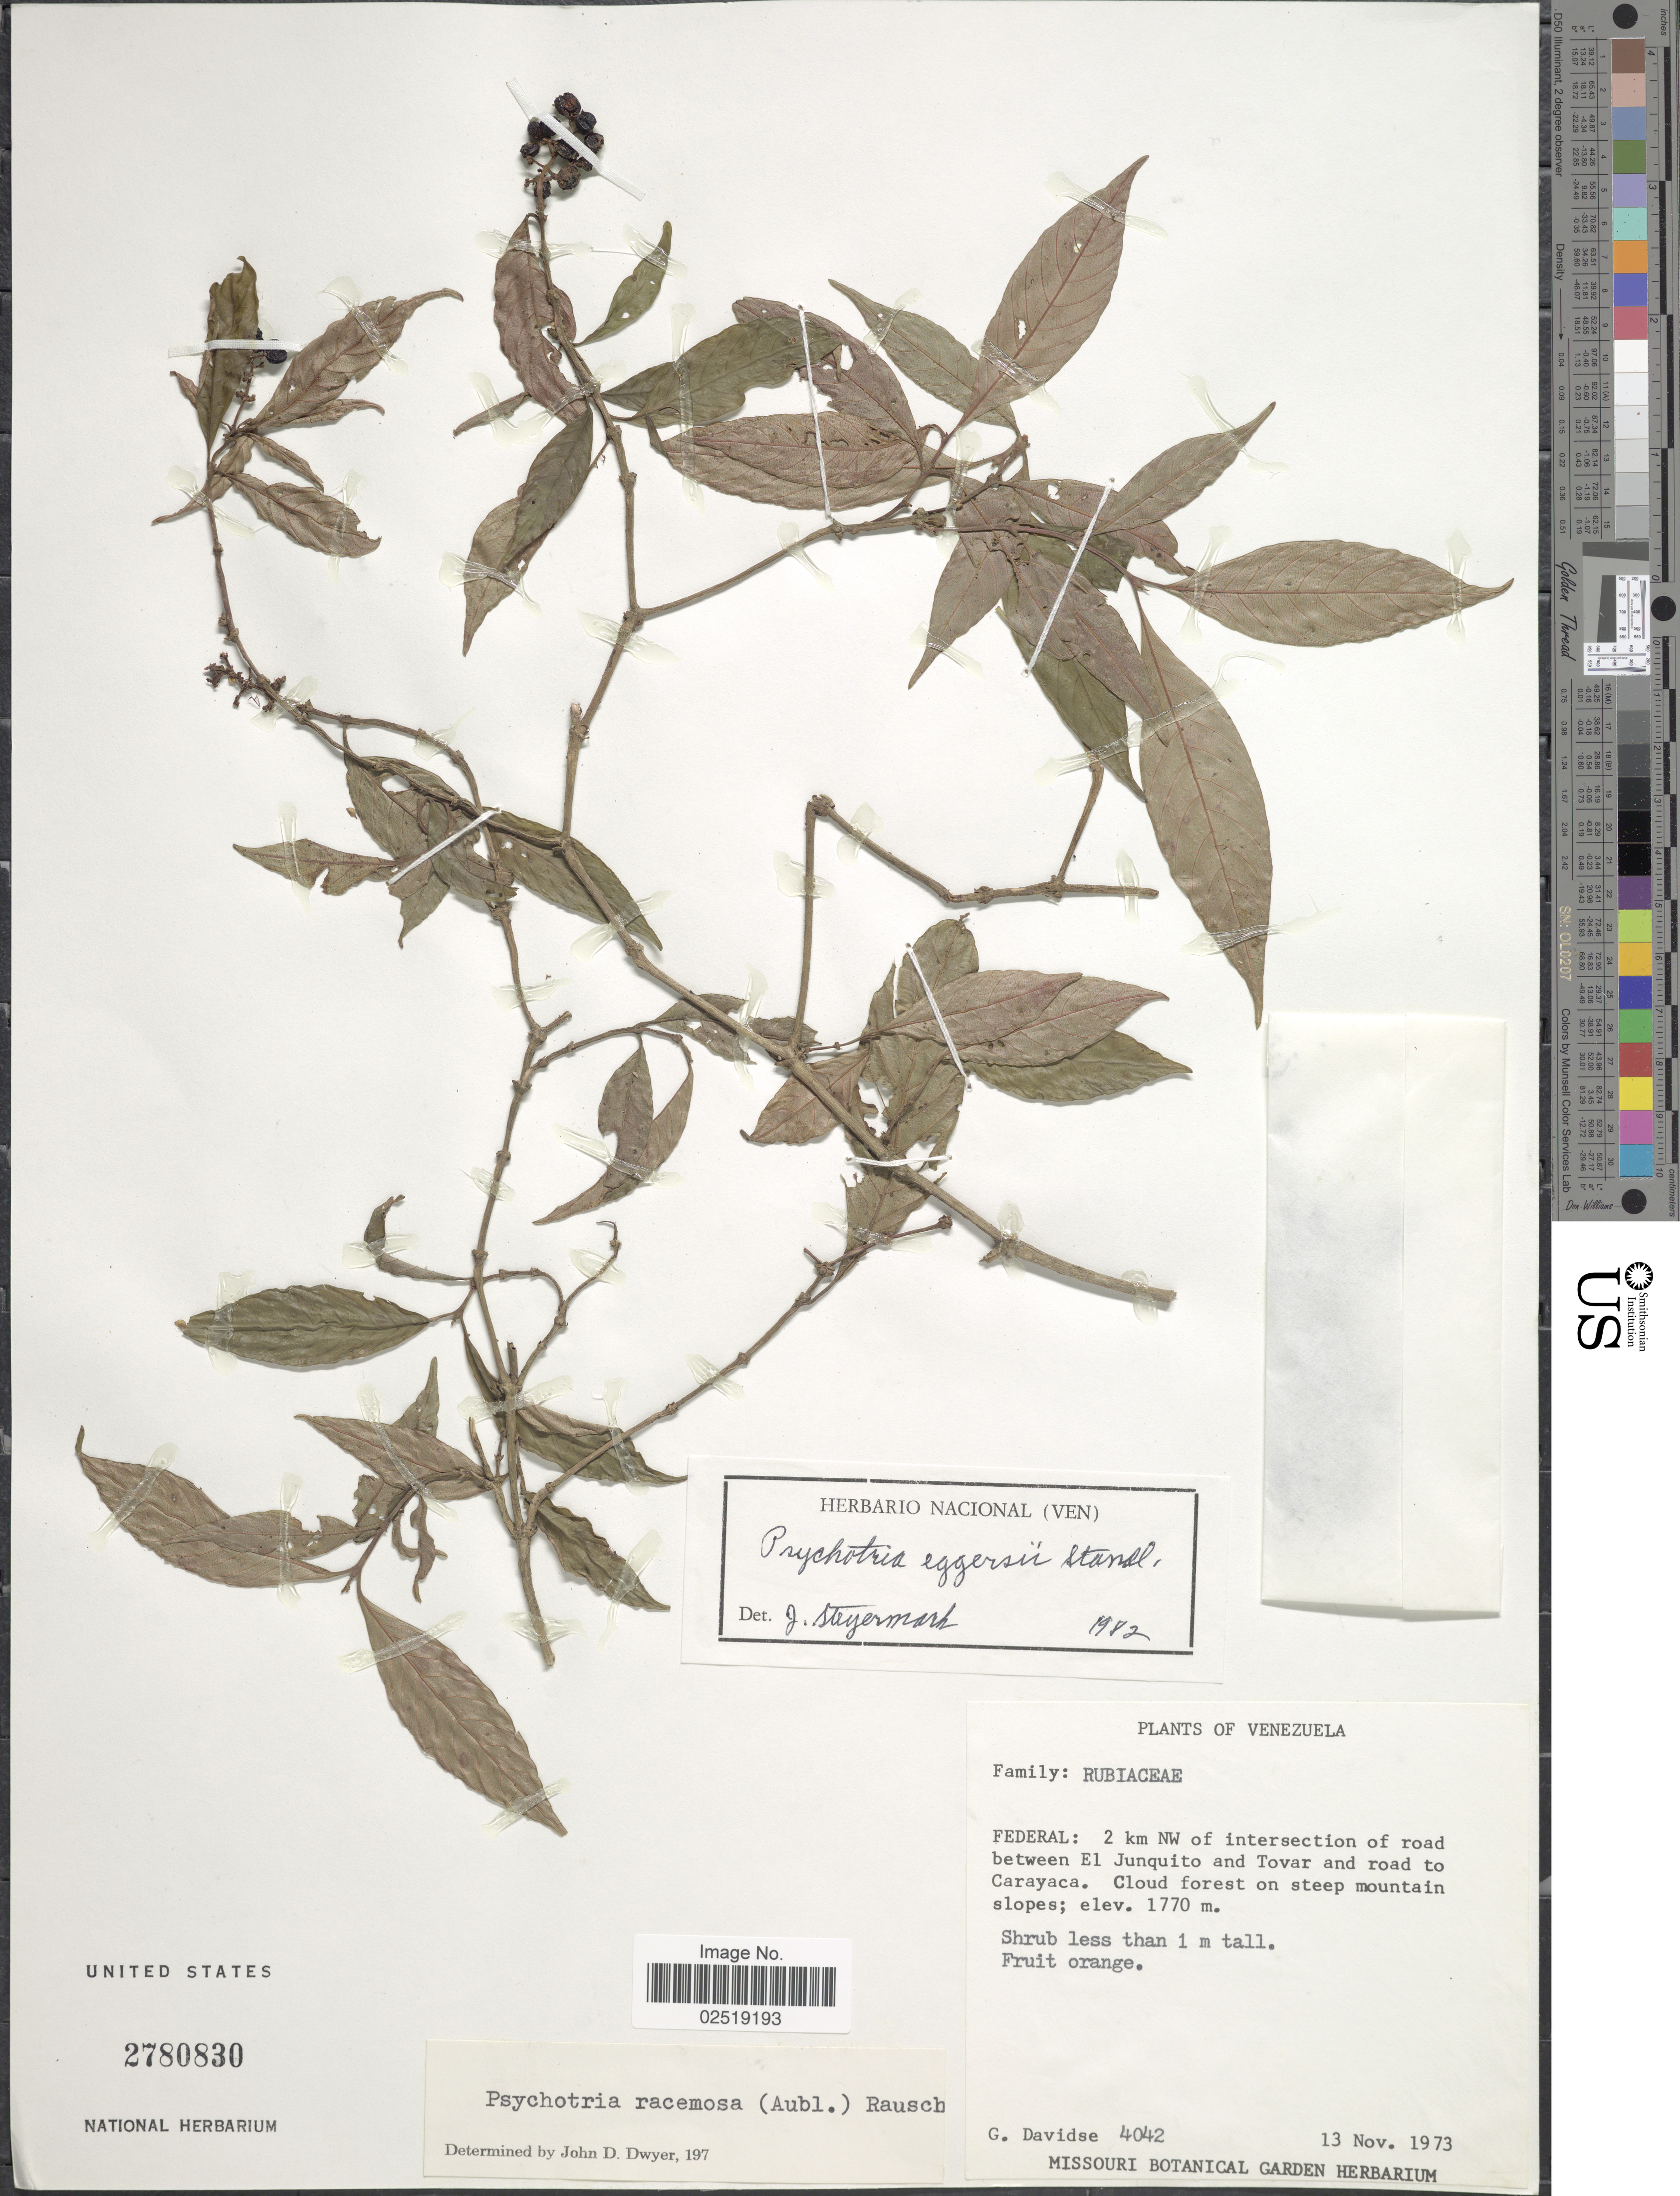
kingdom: Plantae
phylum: Tracheophyta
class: Magnoliopsida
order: Gentianales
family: Rubiaceae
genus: Psychotria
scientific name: Psychotria eggersii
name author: Standl.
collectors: G. Davidse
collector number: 4042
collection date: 1973-11-13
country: Venezuela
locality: Federal: 2 km NW of intersection of road between El Junquito and Tovar and road to Carayaca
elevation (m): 1770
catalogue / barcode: US 2780830